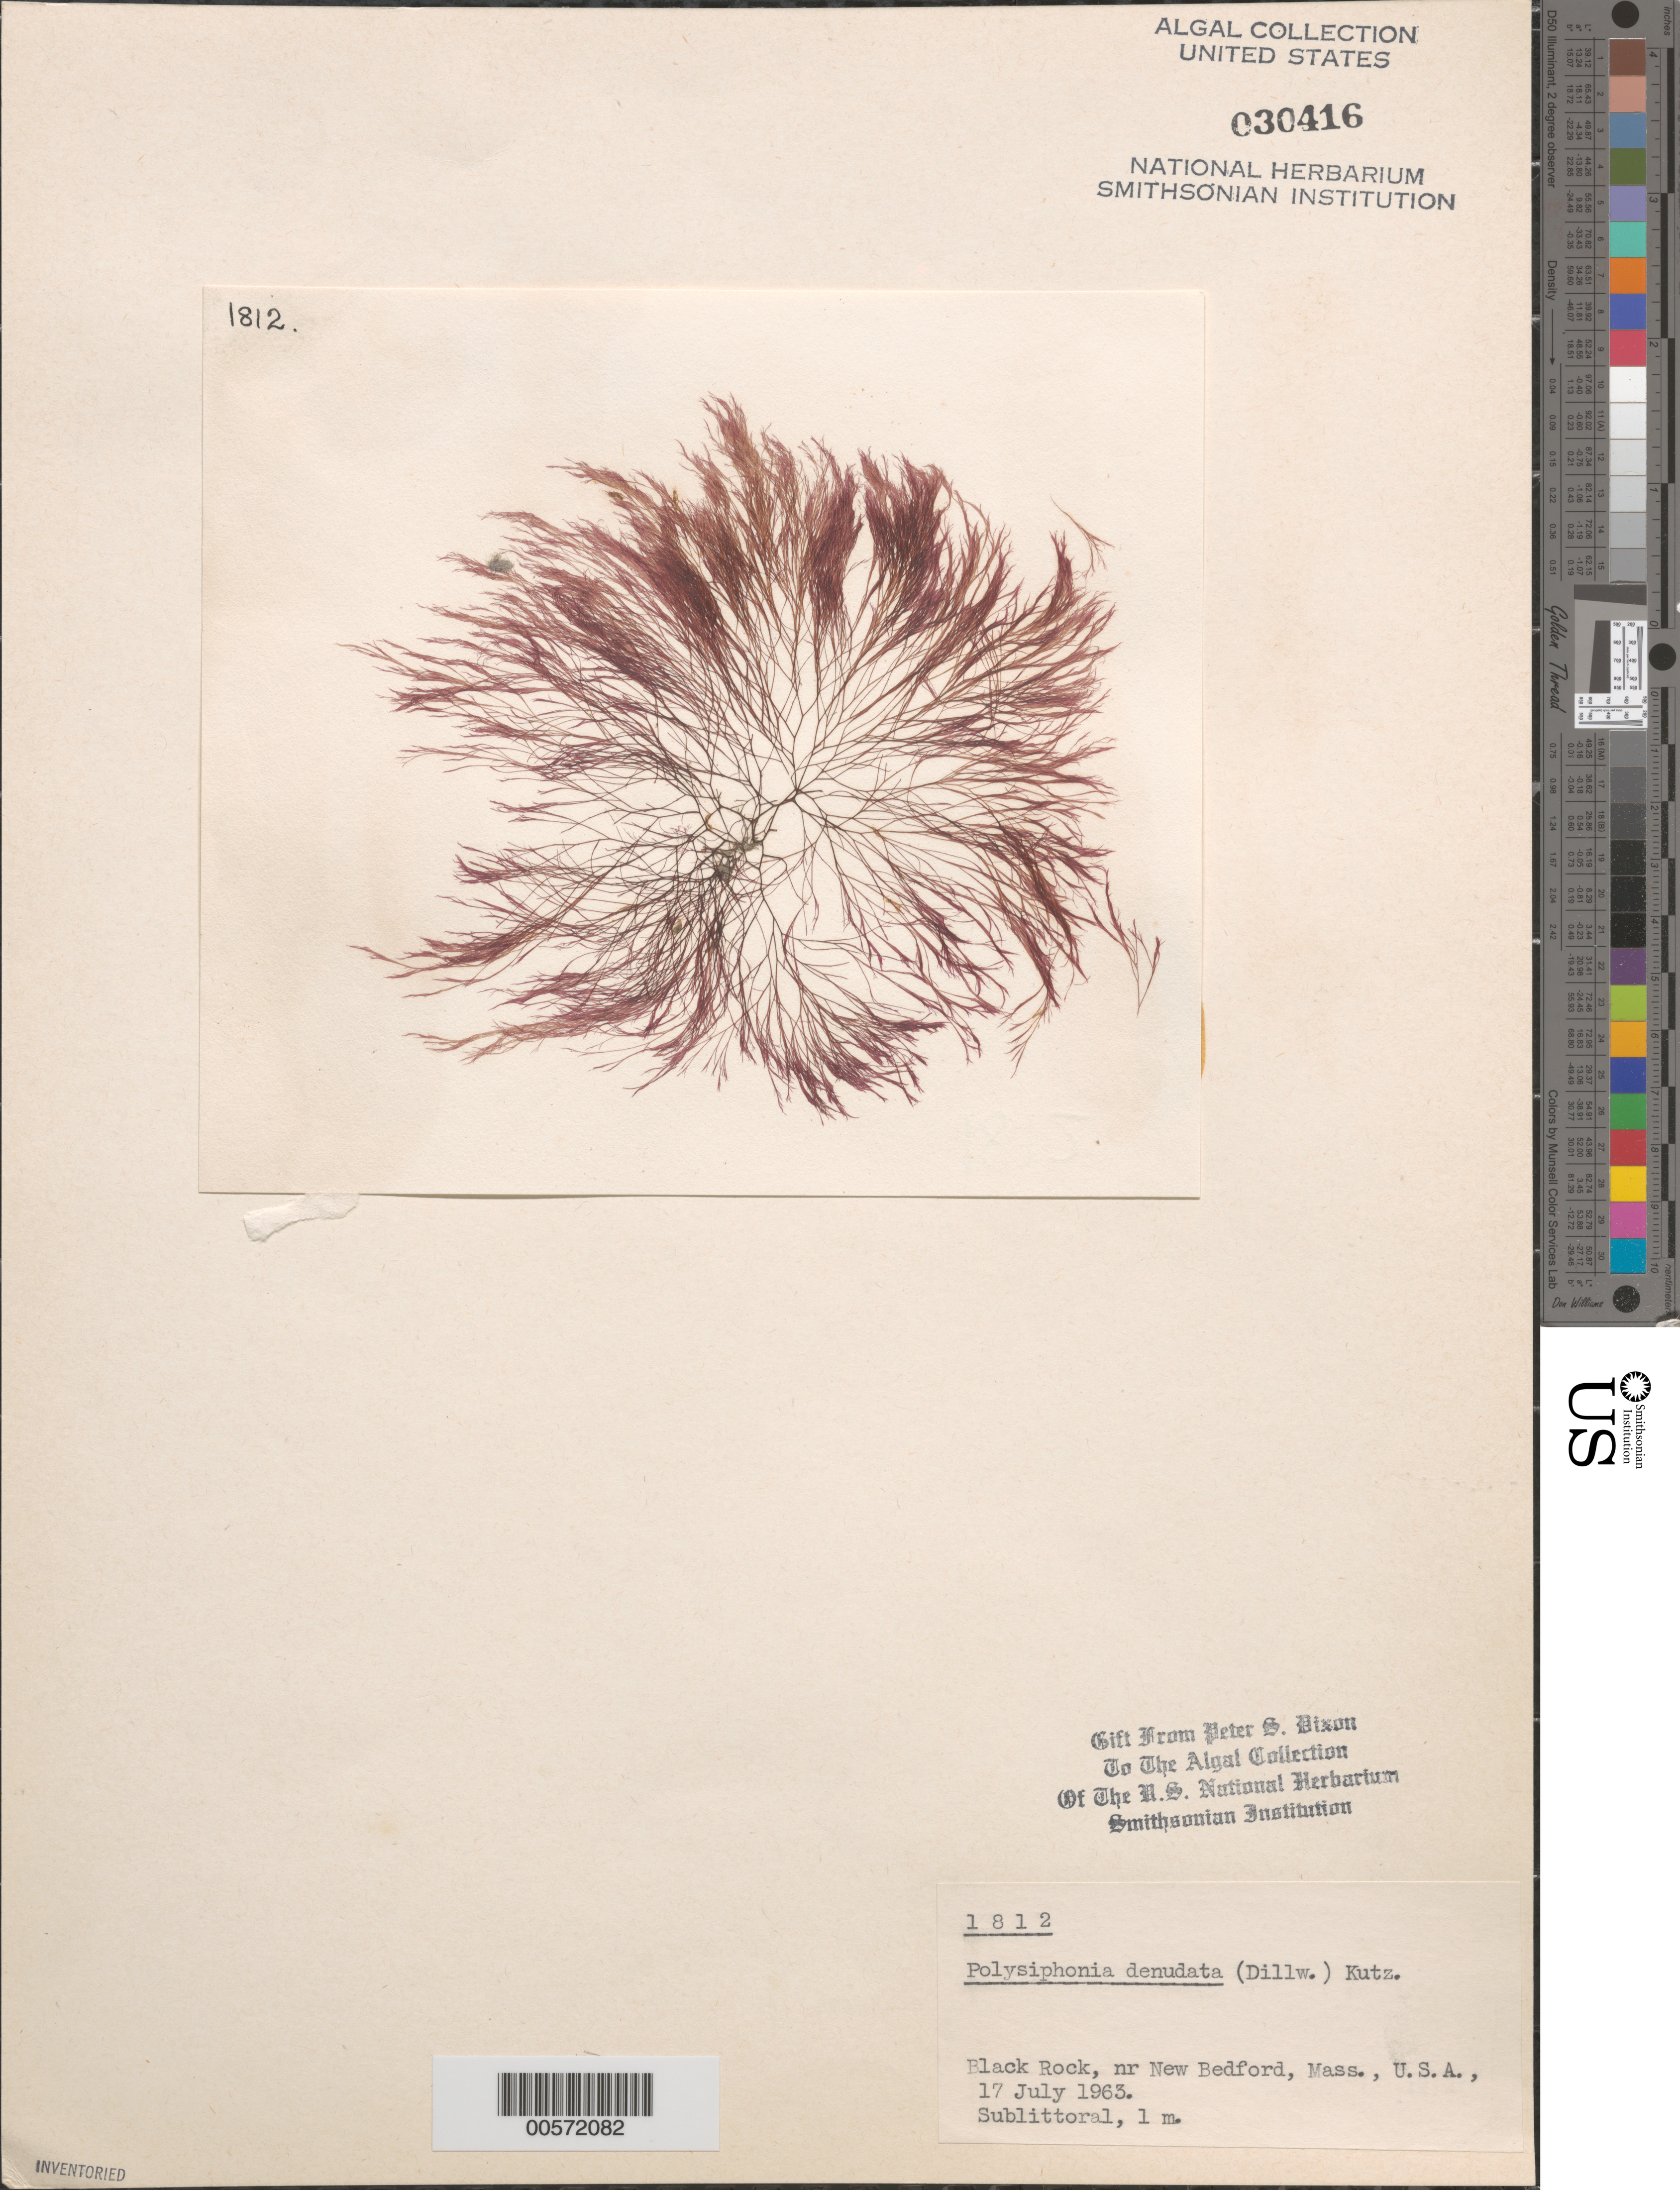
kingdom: Plantae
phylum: Rhodophyta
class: Florideophyceae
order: Ceramiales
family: Rhodomelaceae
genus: Carradoriella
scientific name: Carradoriella denudata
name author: (Dillwyn) Savoie & G.W. Saunders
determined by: Algae name updating Project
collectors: P. S. Dixon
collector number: PSD 1812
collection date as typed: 17 Jul 1963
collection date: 1963-07-17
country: United States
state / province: Massachusetts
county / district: Bristol County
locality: Black Rock, near New Bedford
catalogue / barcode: US 30416